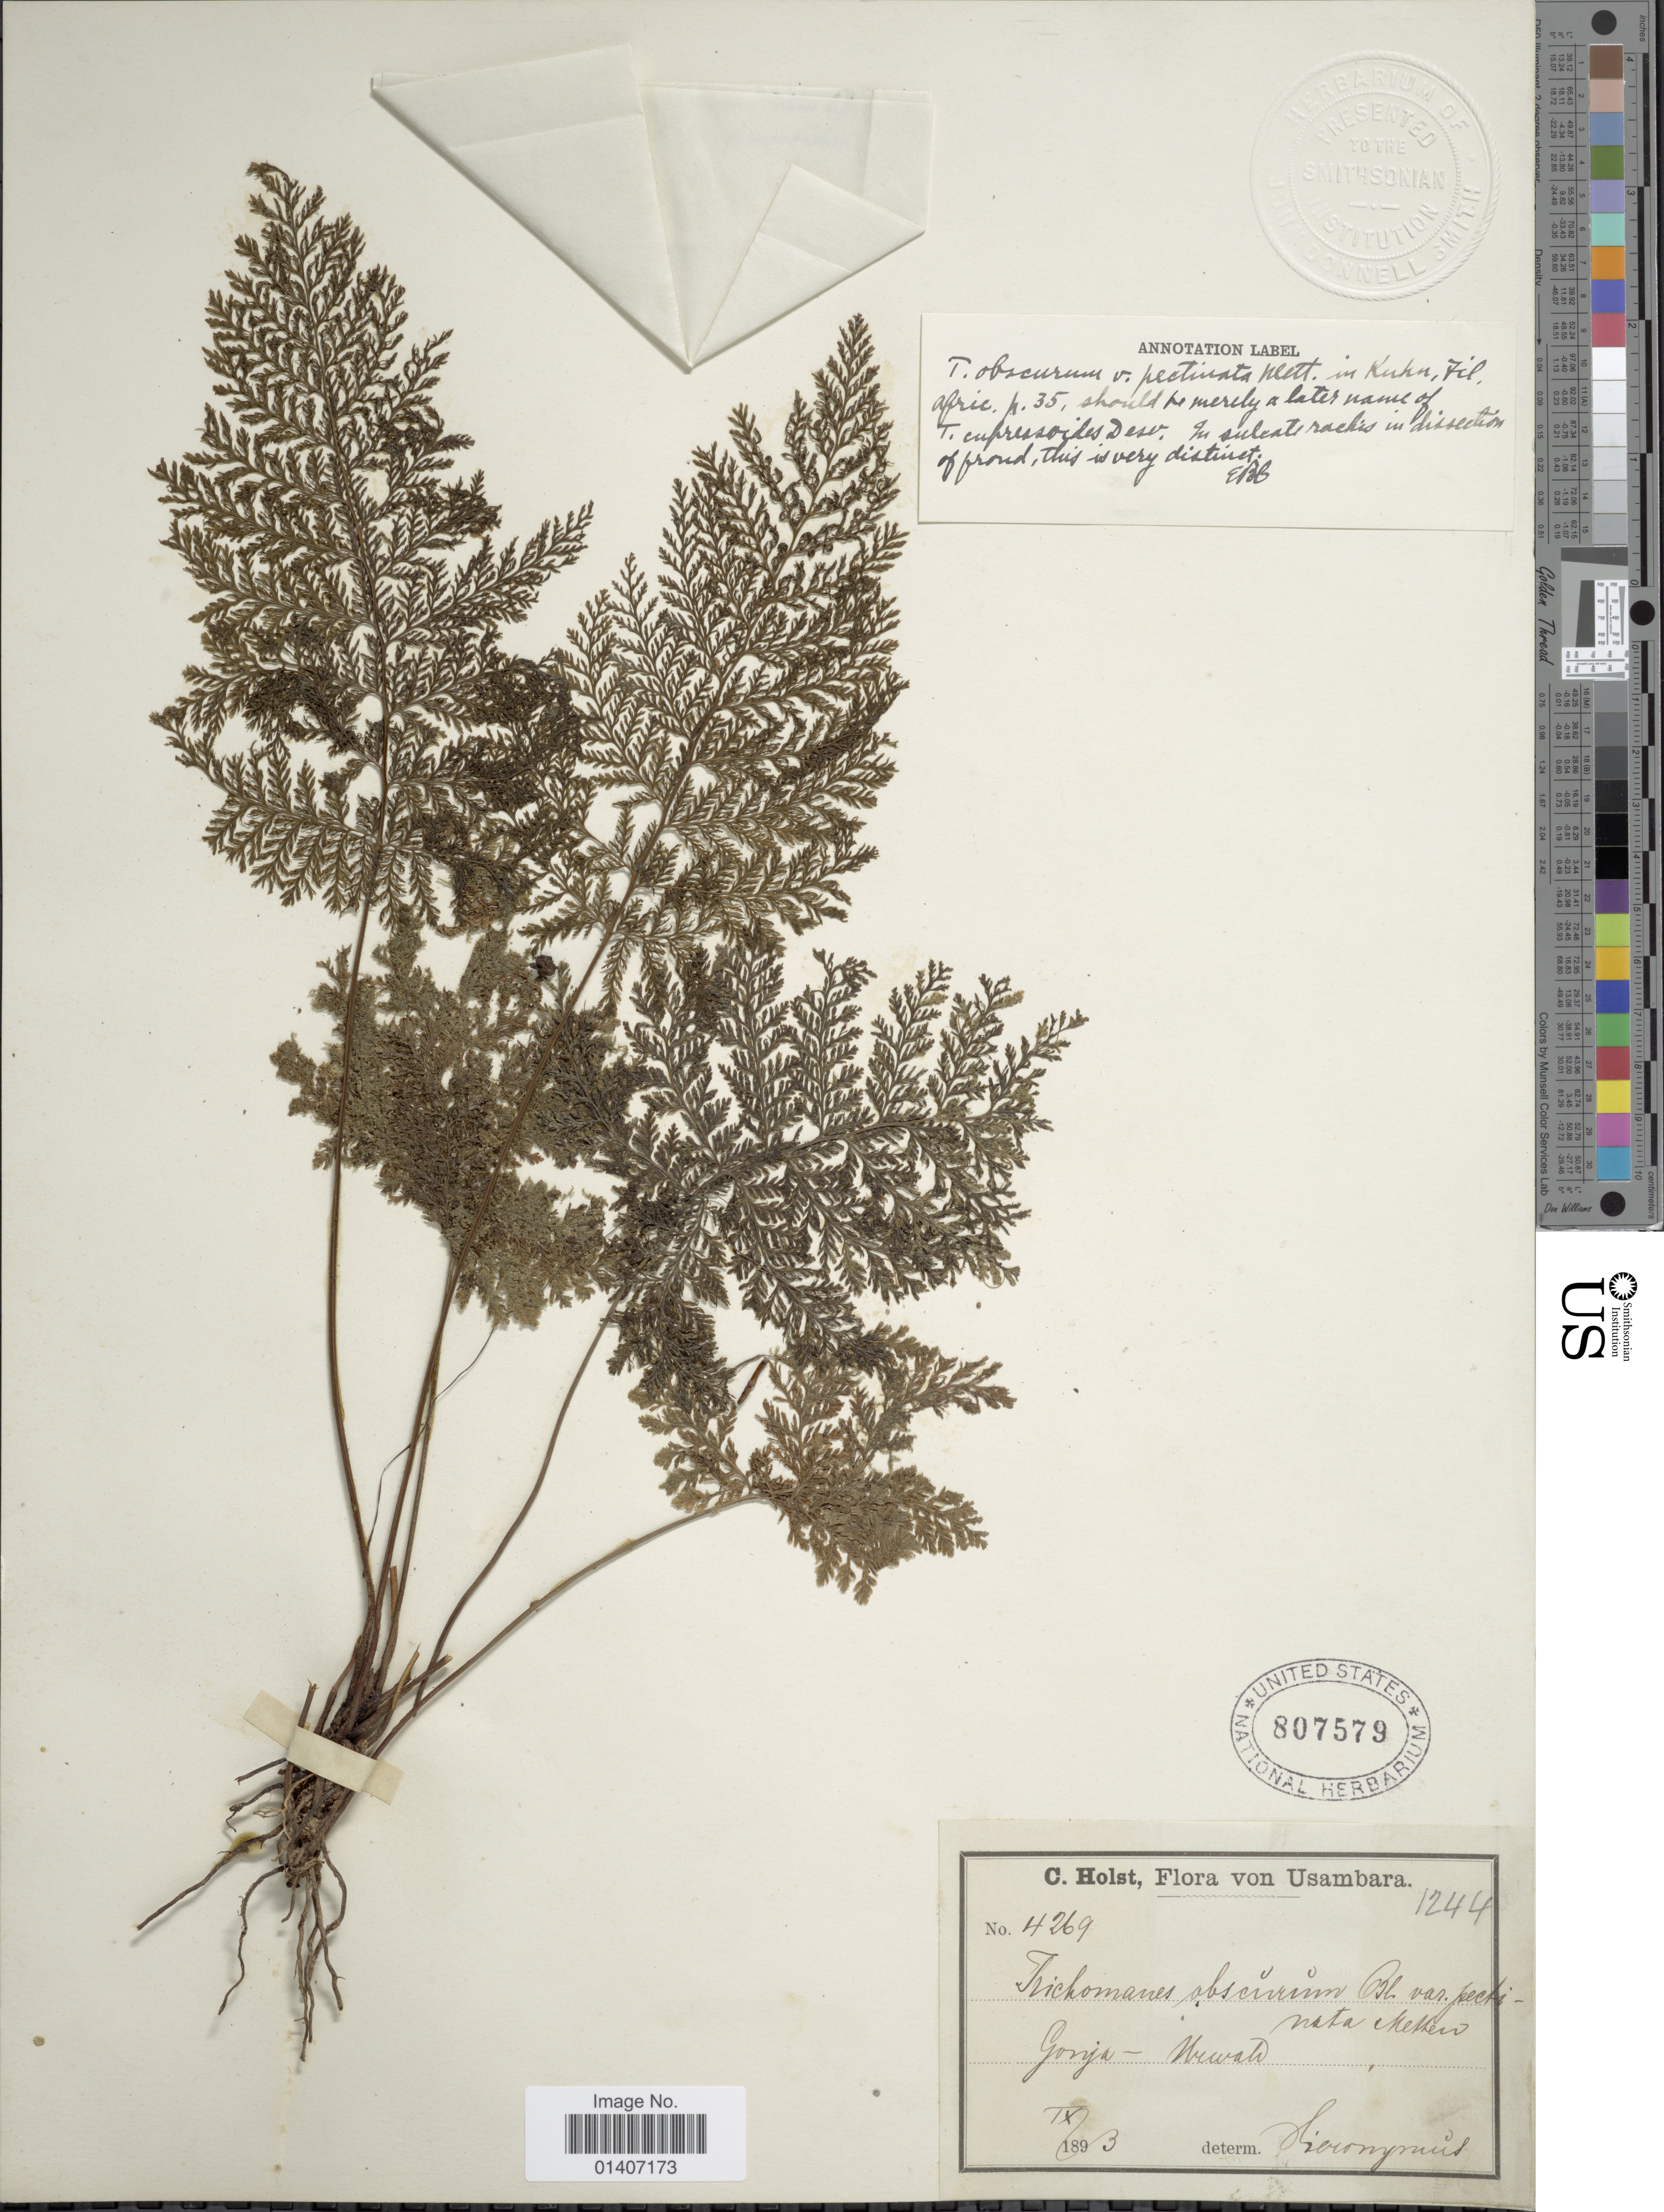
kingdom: Plantae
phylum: Tracheophyta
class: Polypodiopsida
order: Hymenophyllales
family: Hymenophyllaceae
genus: Abrodictyum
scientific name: Abrodictyum cupressoides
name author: (Desv.) Ebihara & Dubuisson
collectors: C. H. Holst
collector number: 4269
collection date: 1893-09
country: Tanzania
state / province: Tanga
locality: Usambara, Gonja-Urwald.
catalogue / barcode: US 807579